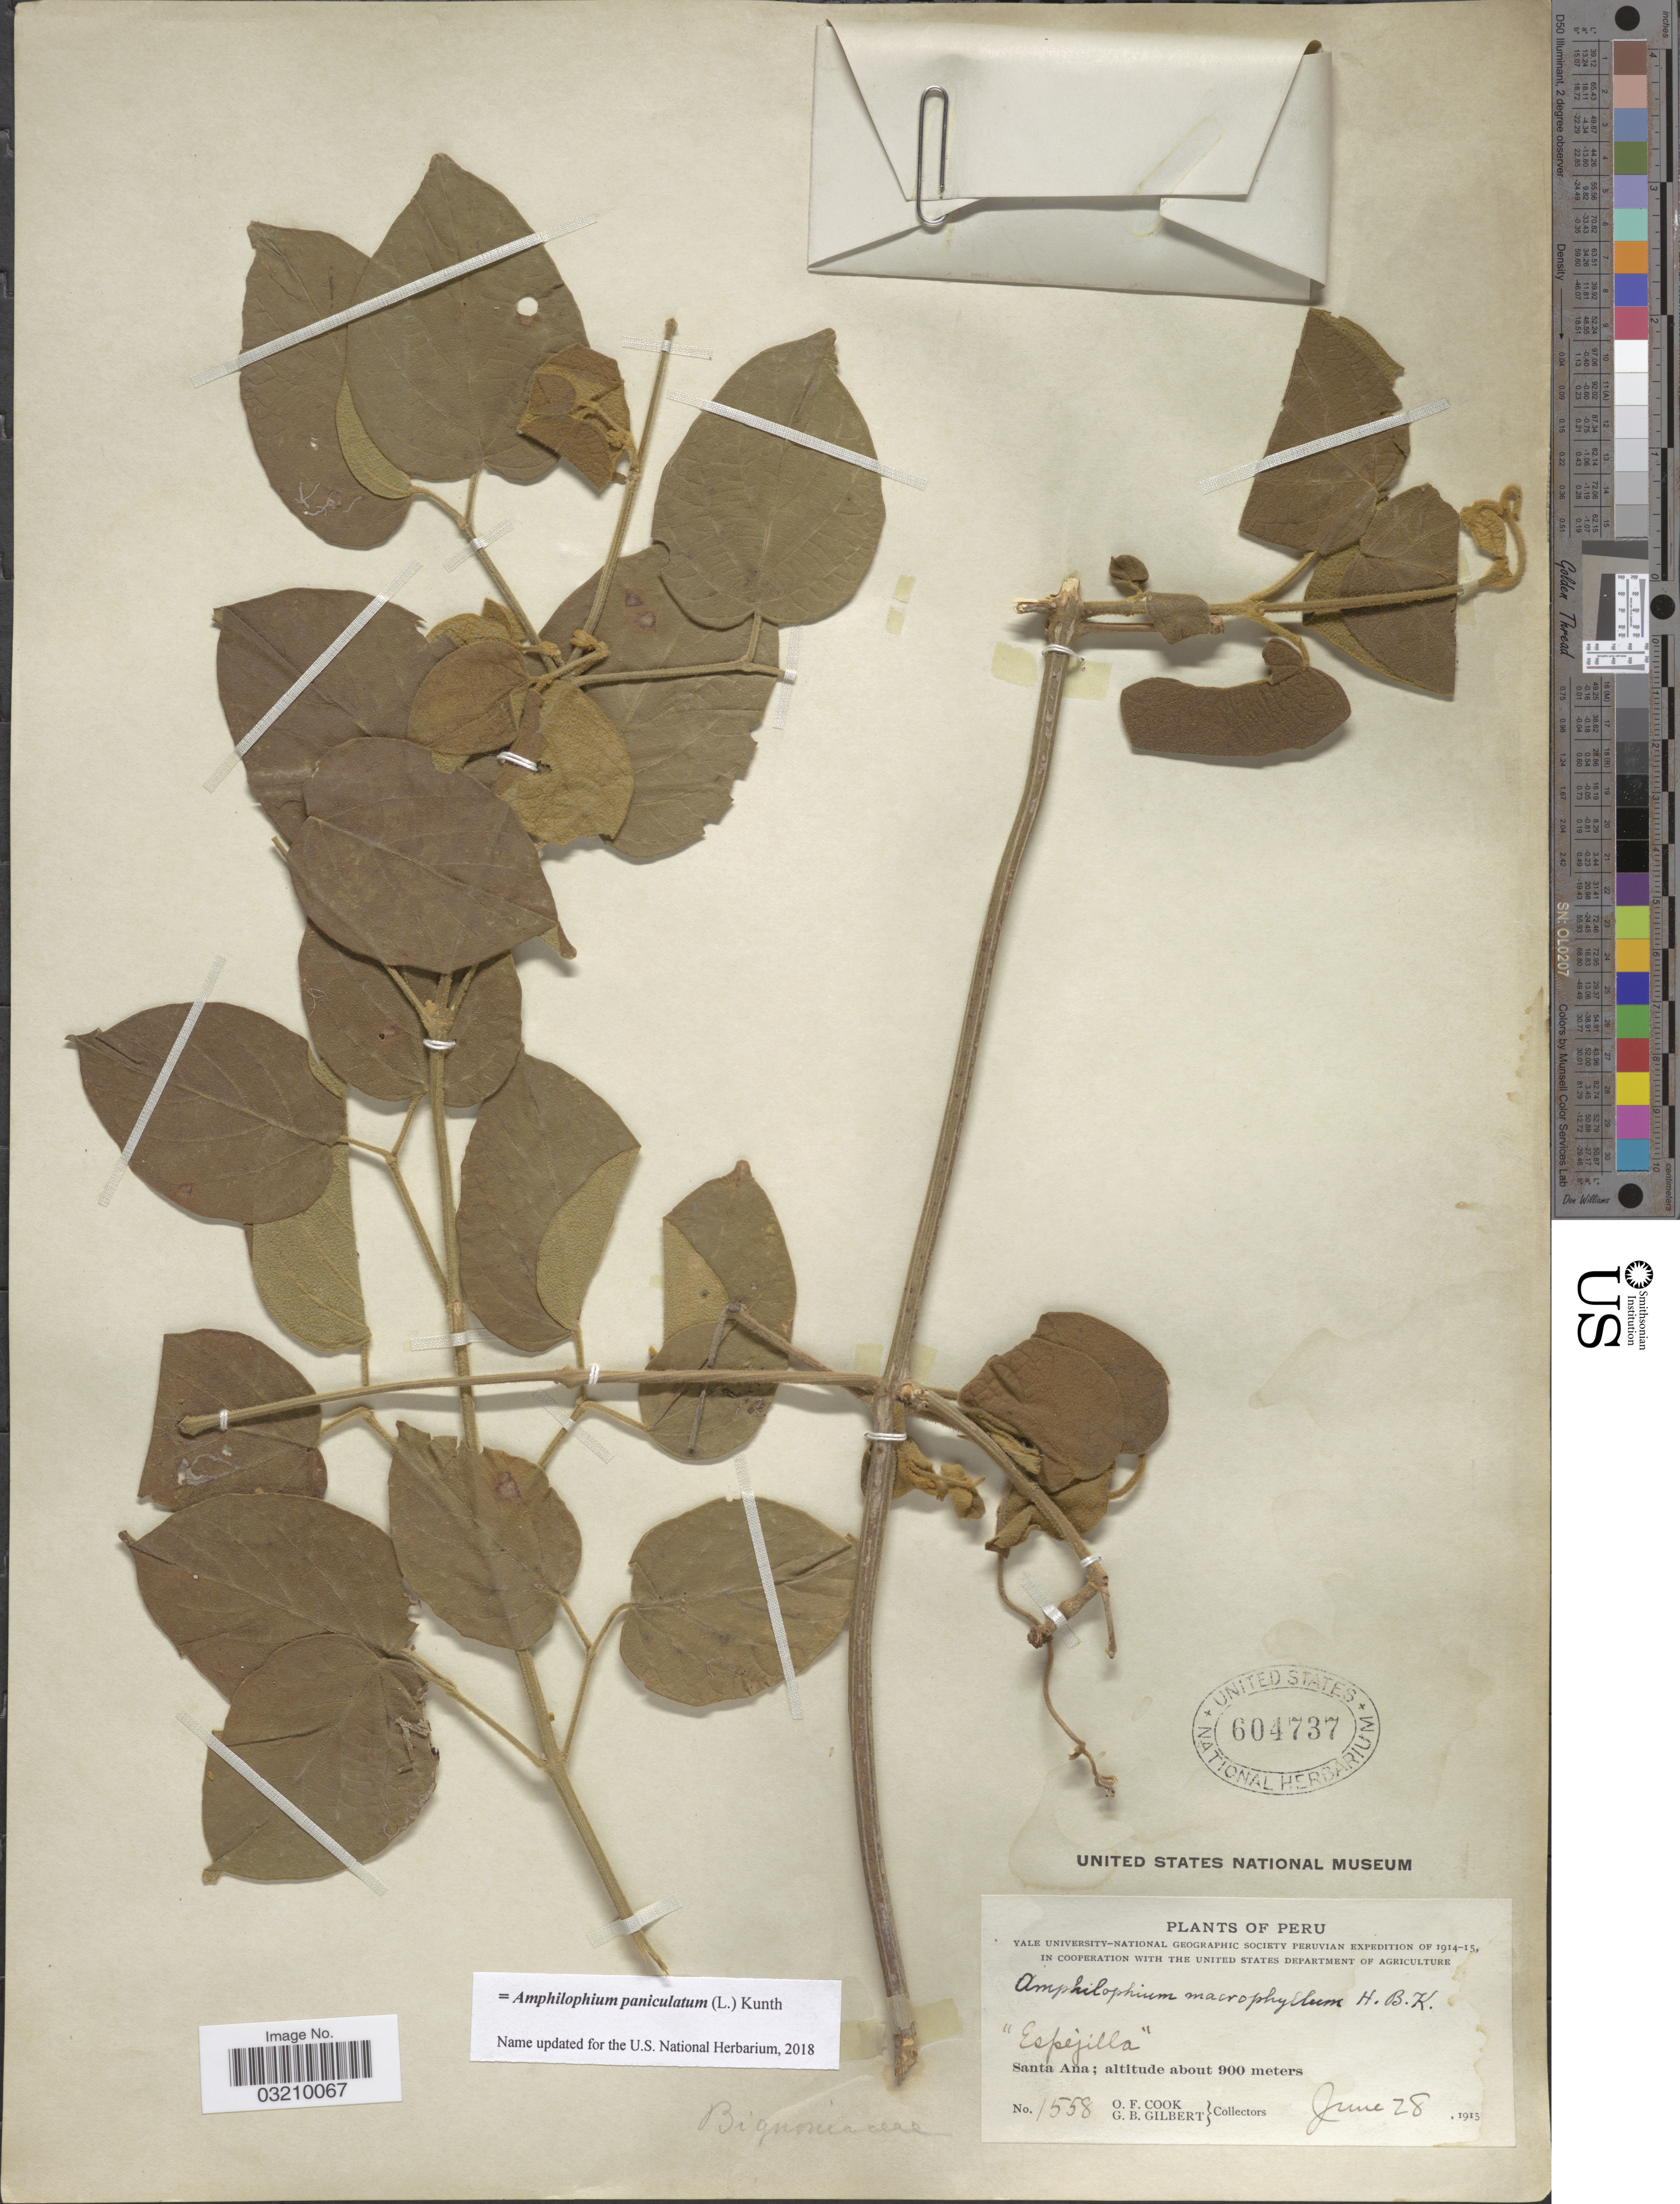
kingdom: Plantae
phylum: Tracheophyta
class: Magnoliopsida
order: Lamiales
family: Bignoniaceae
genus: Amphilophium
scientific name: Amphilophium paniculatum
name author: (L.) Kunth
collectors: O. F. Cook & G. B. Gilbert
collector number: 1558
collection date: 1915-06-28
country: Peru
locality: Santa Ana.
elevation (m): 900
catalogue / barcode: US 604737